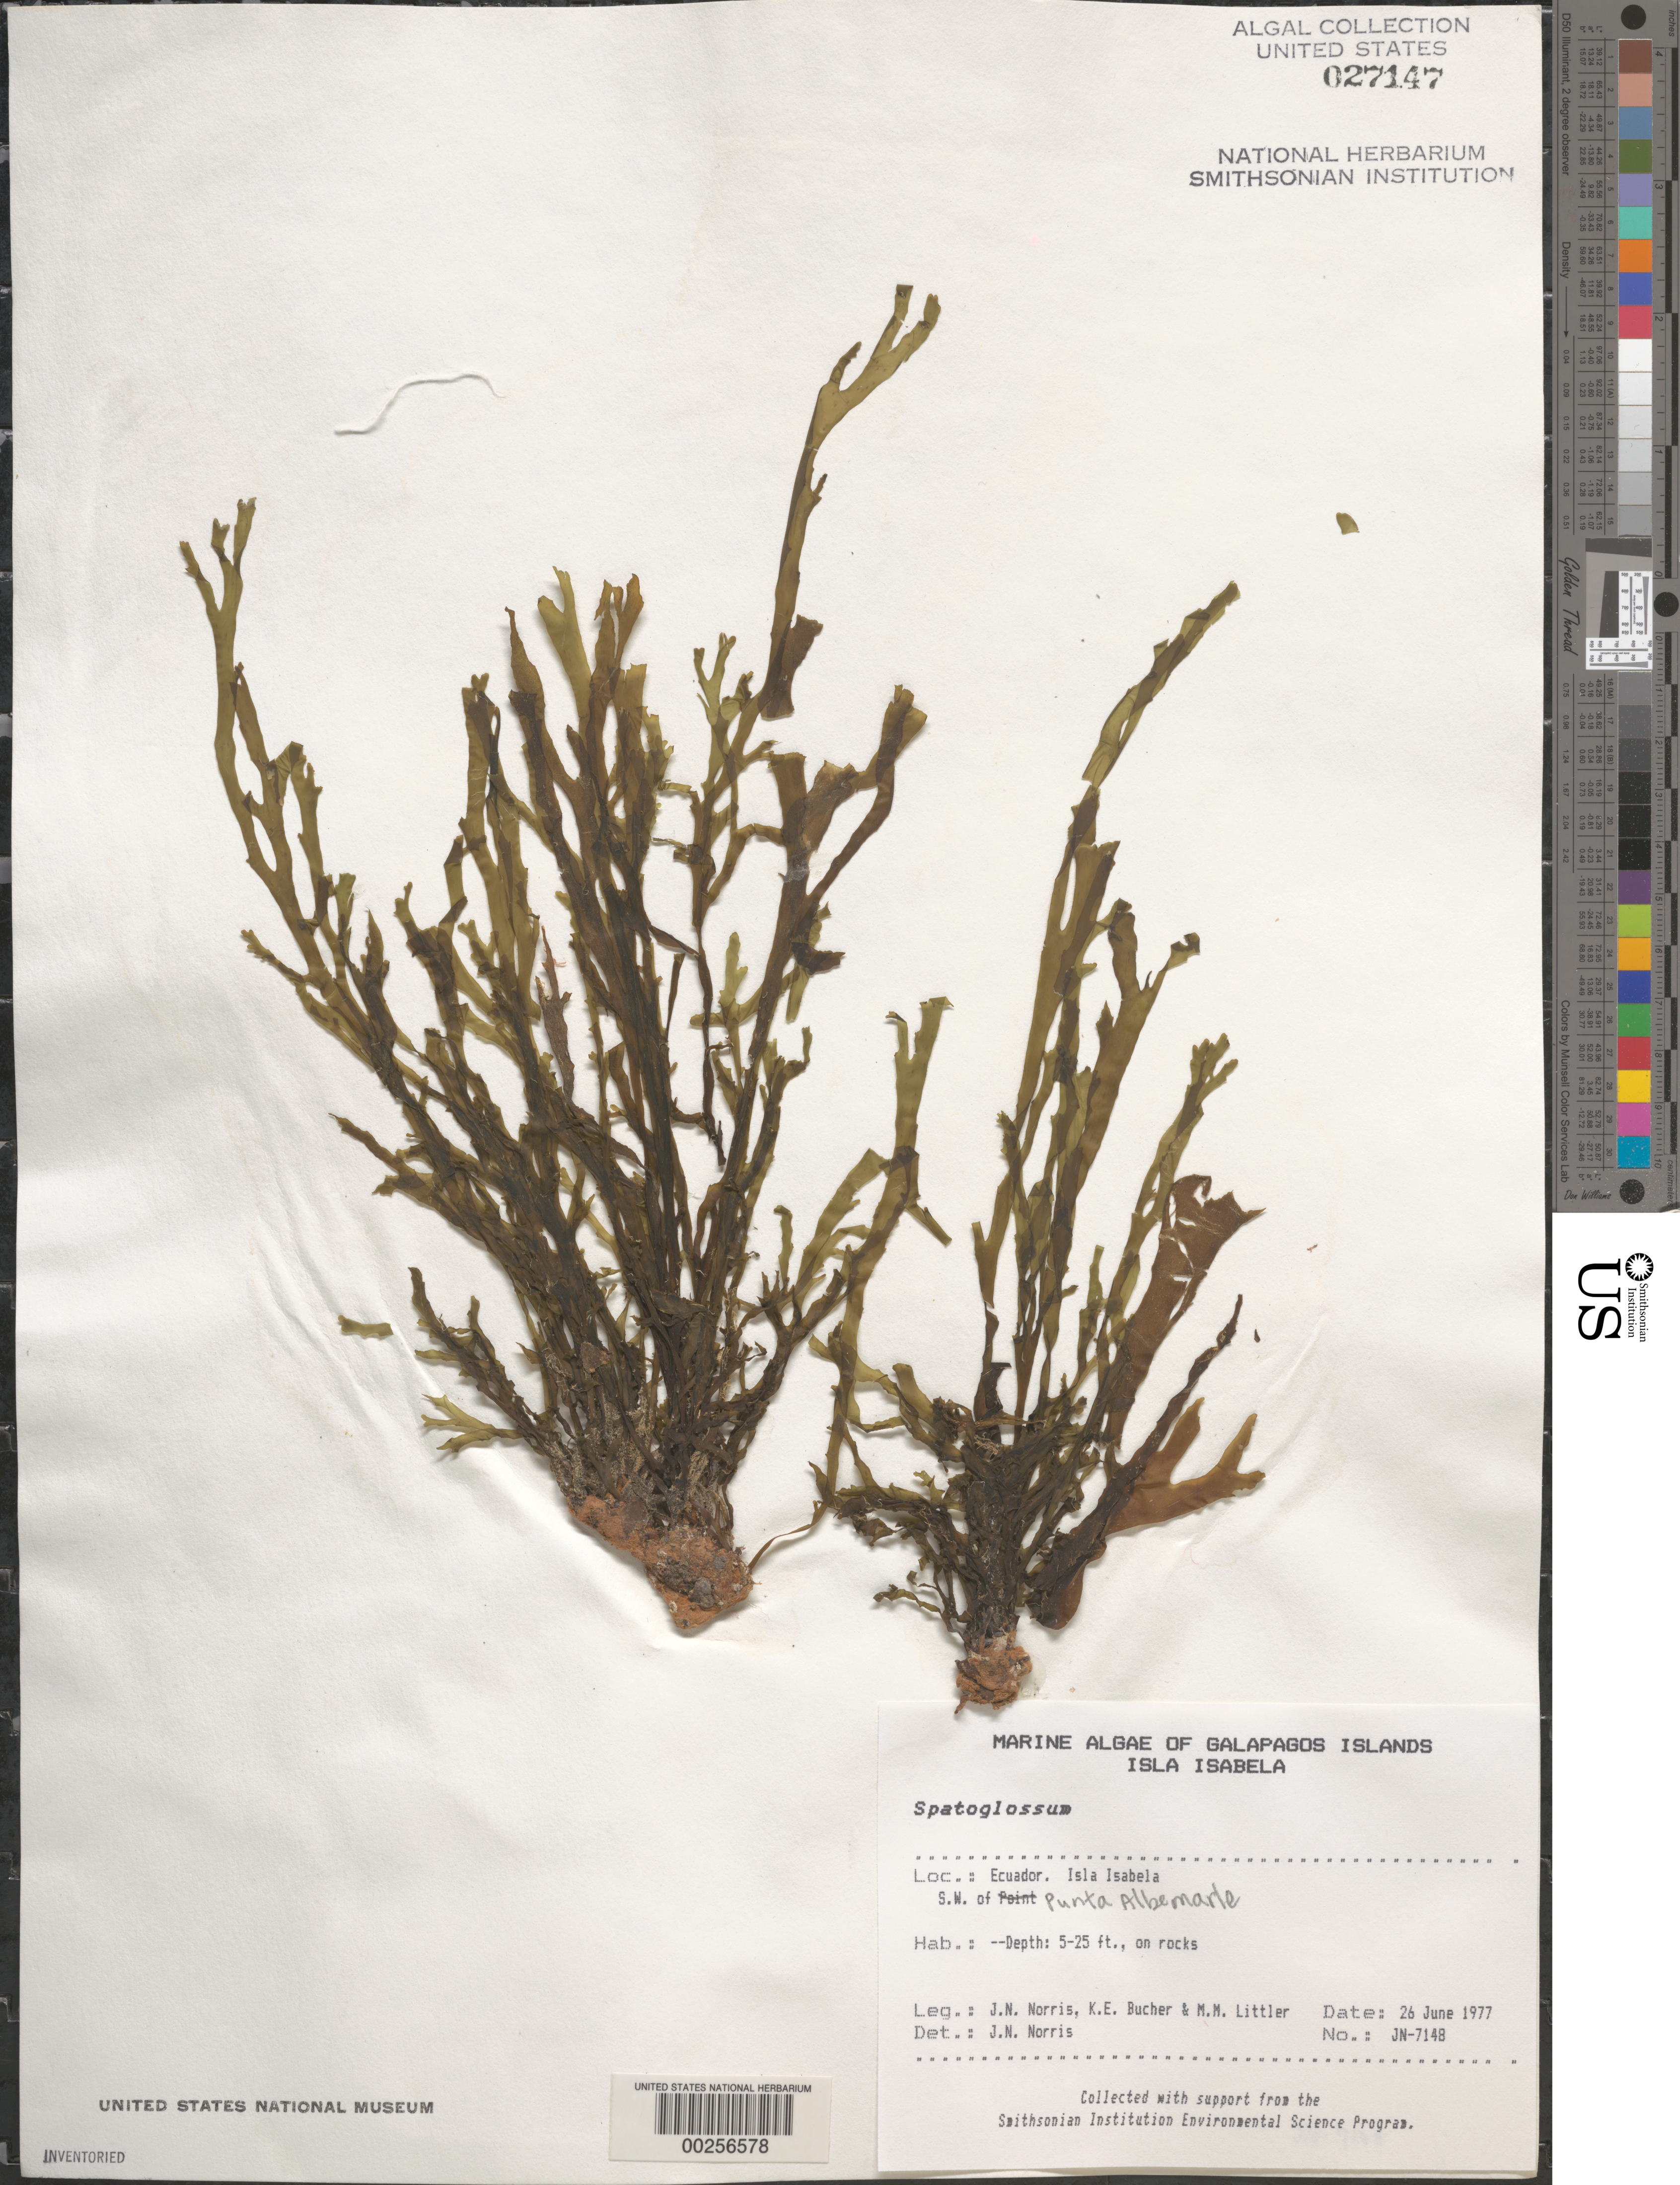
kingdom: Chromista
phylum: Ochrophyta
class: Phaeophyceae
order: Dictyotales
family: Dictyotaceae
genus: Spatoglossum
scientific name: Spatoglossum sp.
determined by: Norris, James N.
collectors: J. N. Norris, K. E. Bucher & M. M. Littler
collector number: JN-7148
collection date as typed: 26 Jun 1977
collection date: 1977-06-26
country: Ecuador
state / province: Colón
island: Isabela [Albemarle]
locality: Southwest of Punta Albemarle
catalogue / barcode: US 27147